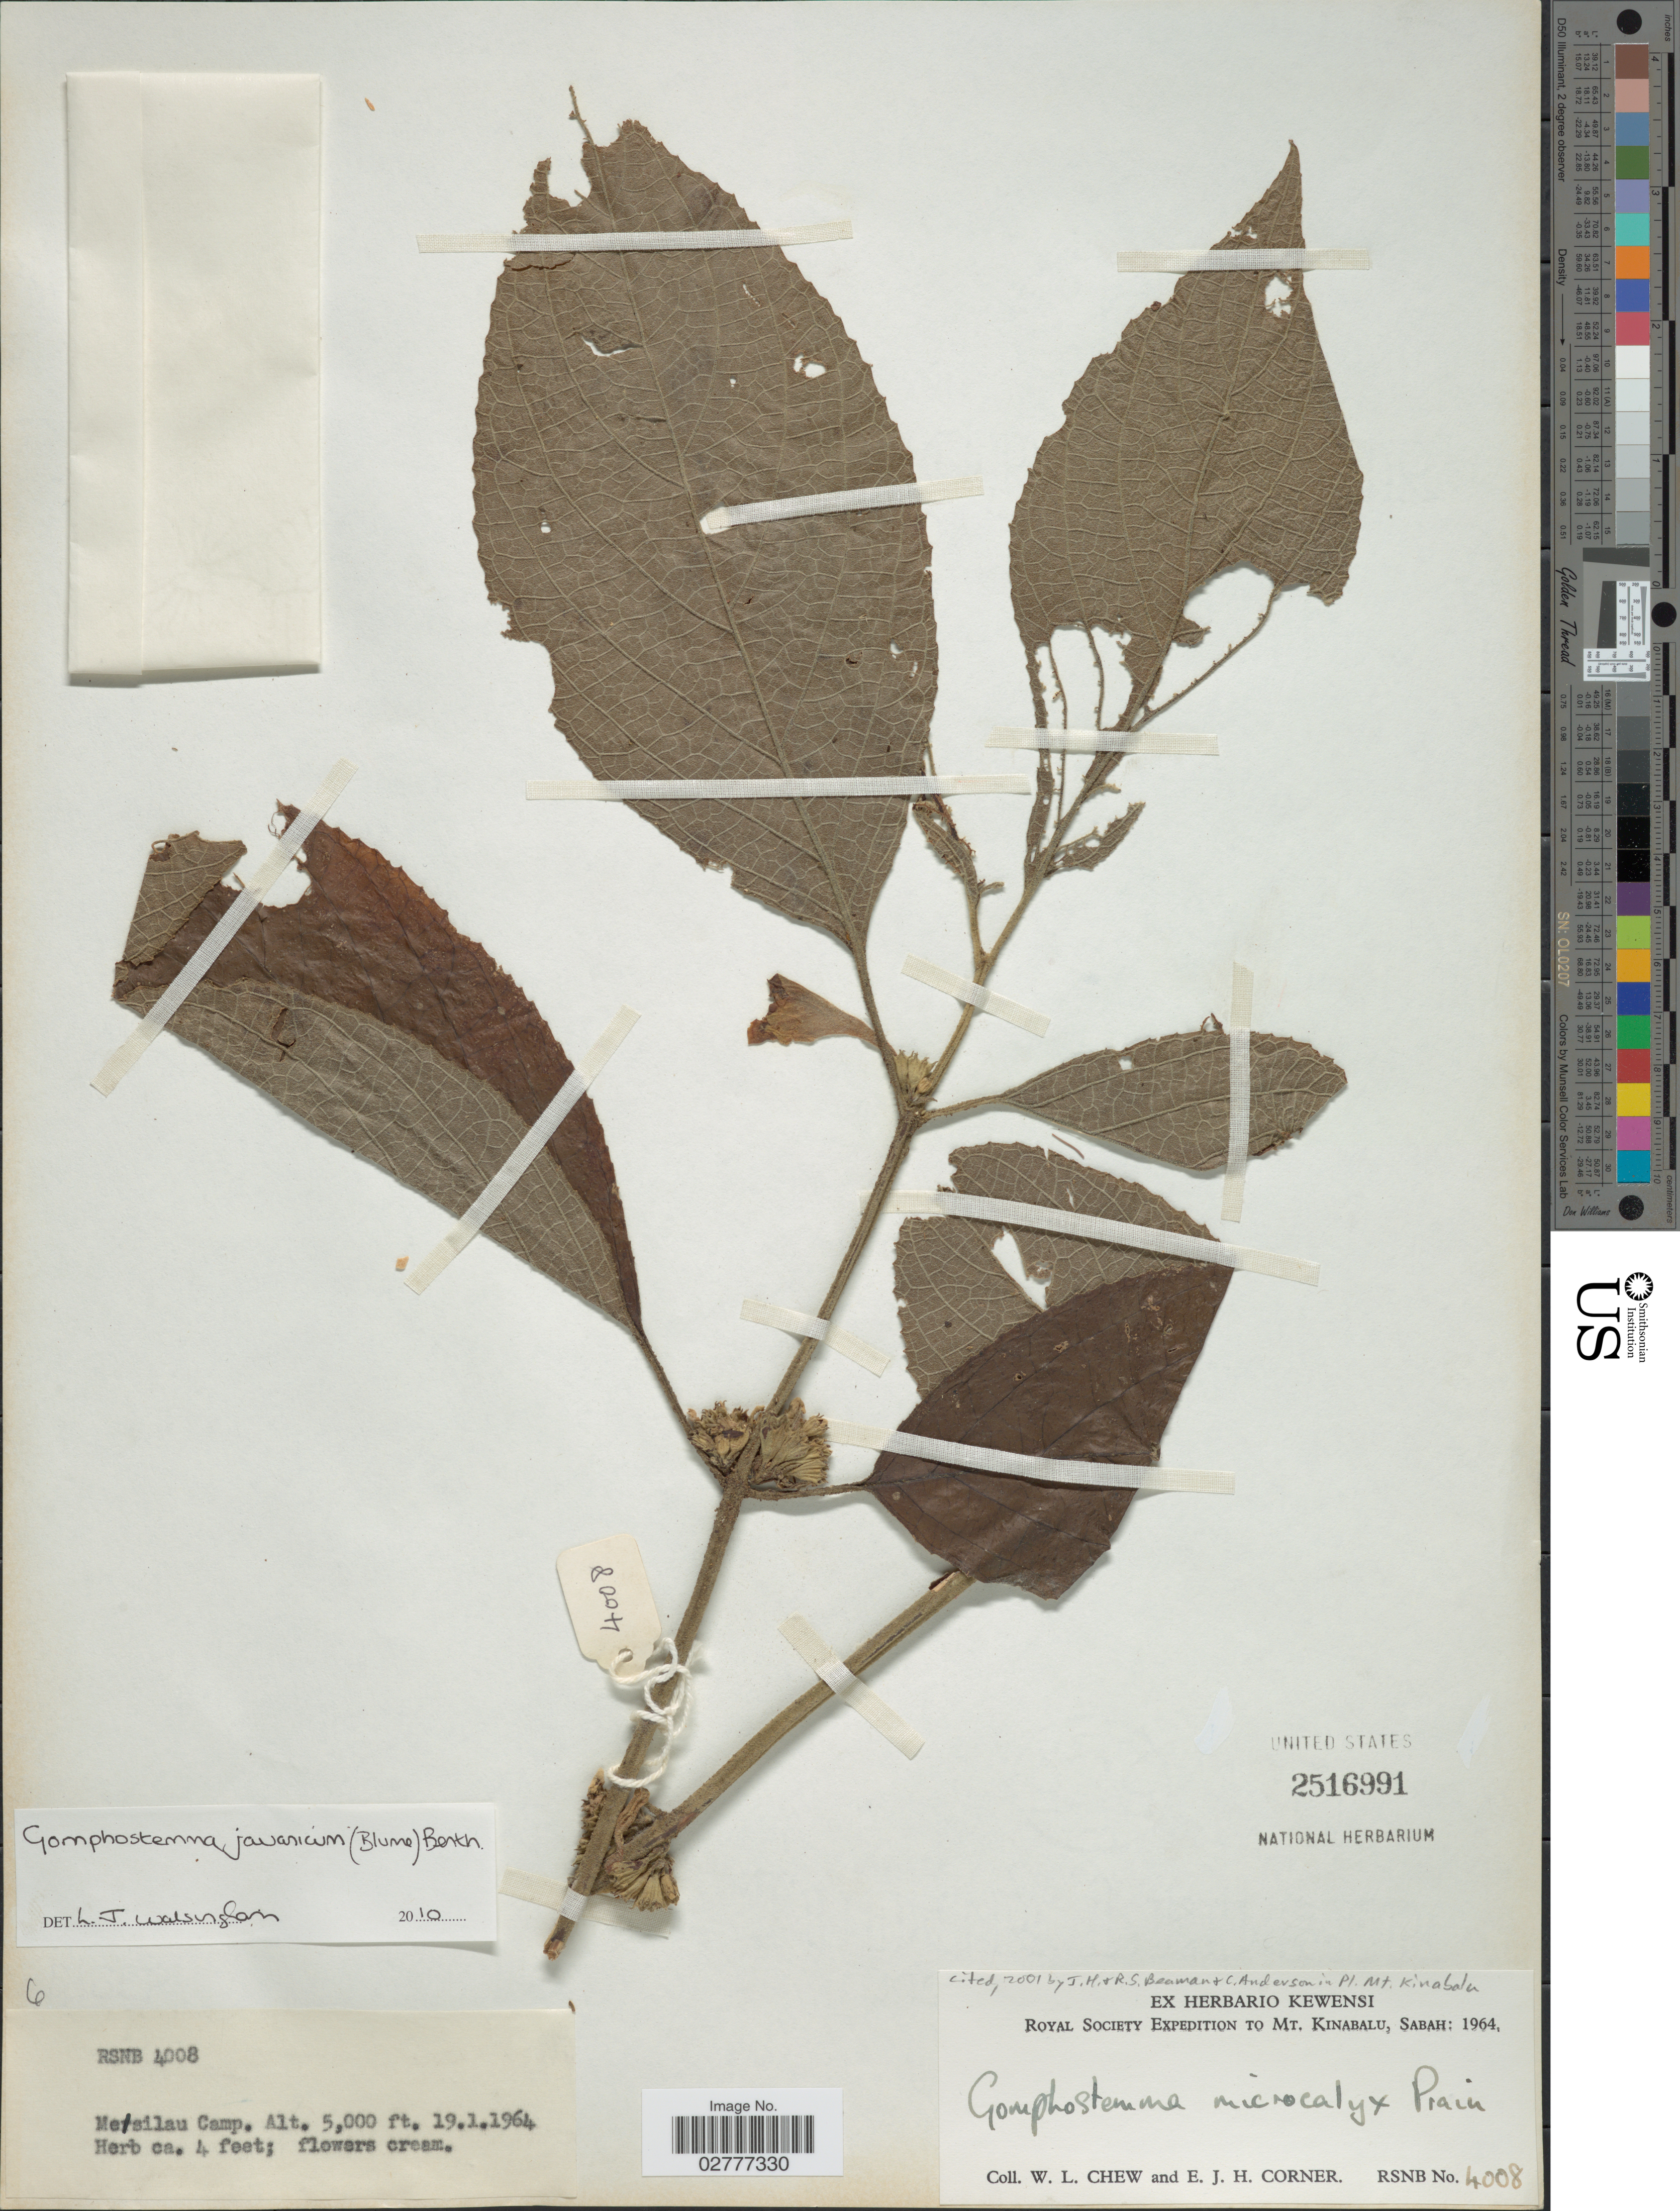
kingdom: Plantae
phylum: Tracheophyta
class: Magnoliopsida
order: Lamiales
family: Lamiaceae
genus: Gomphostemma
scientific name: Gomphostemma javanicum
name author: (Blume) Benth.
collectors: W. Chew & E. Corner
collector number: RSNB4008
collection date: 1964-01-19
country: Malaysia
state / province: Sabah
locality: Mt. Kinabalu. Masilau Camp.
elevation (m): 1524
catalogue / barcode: US 2516991